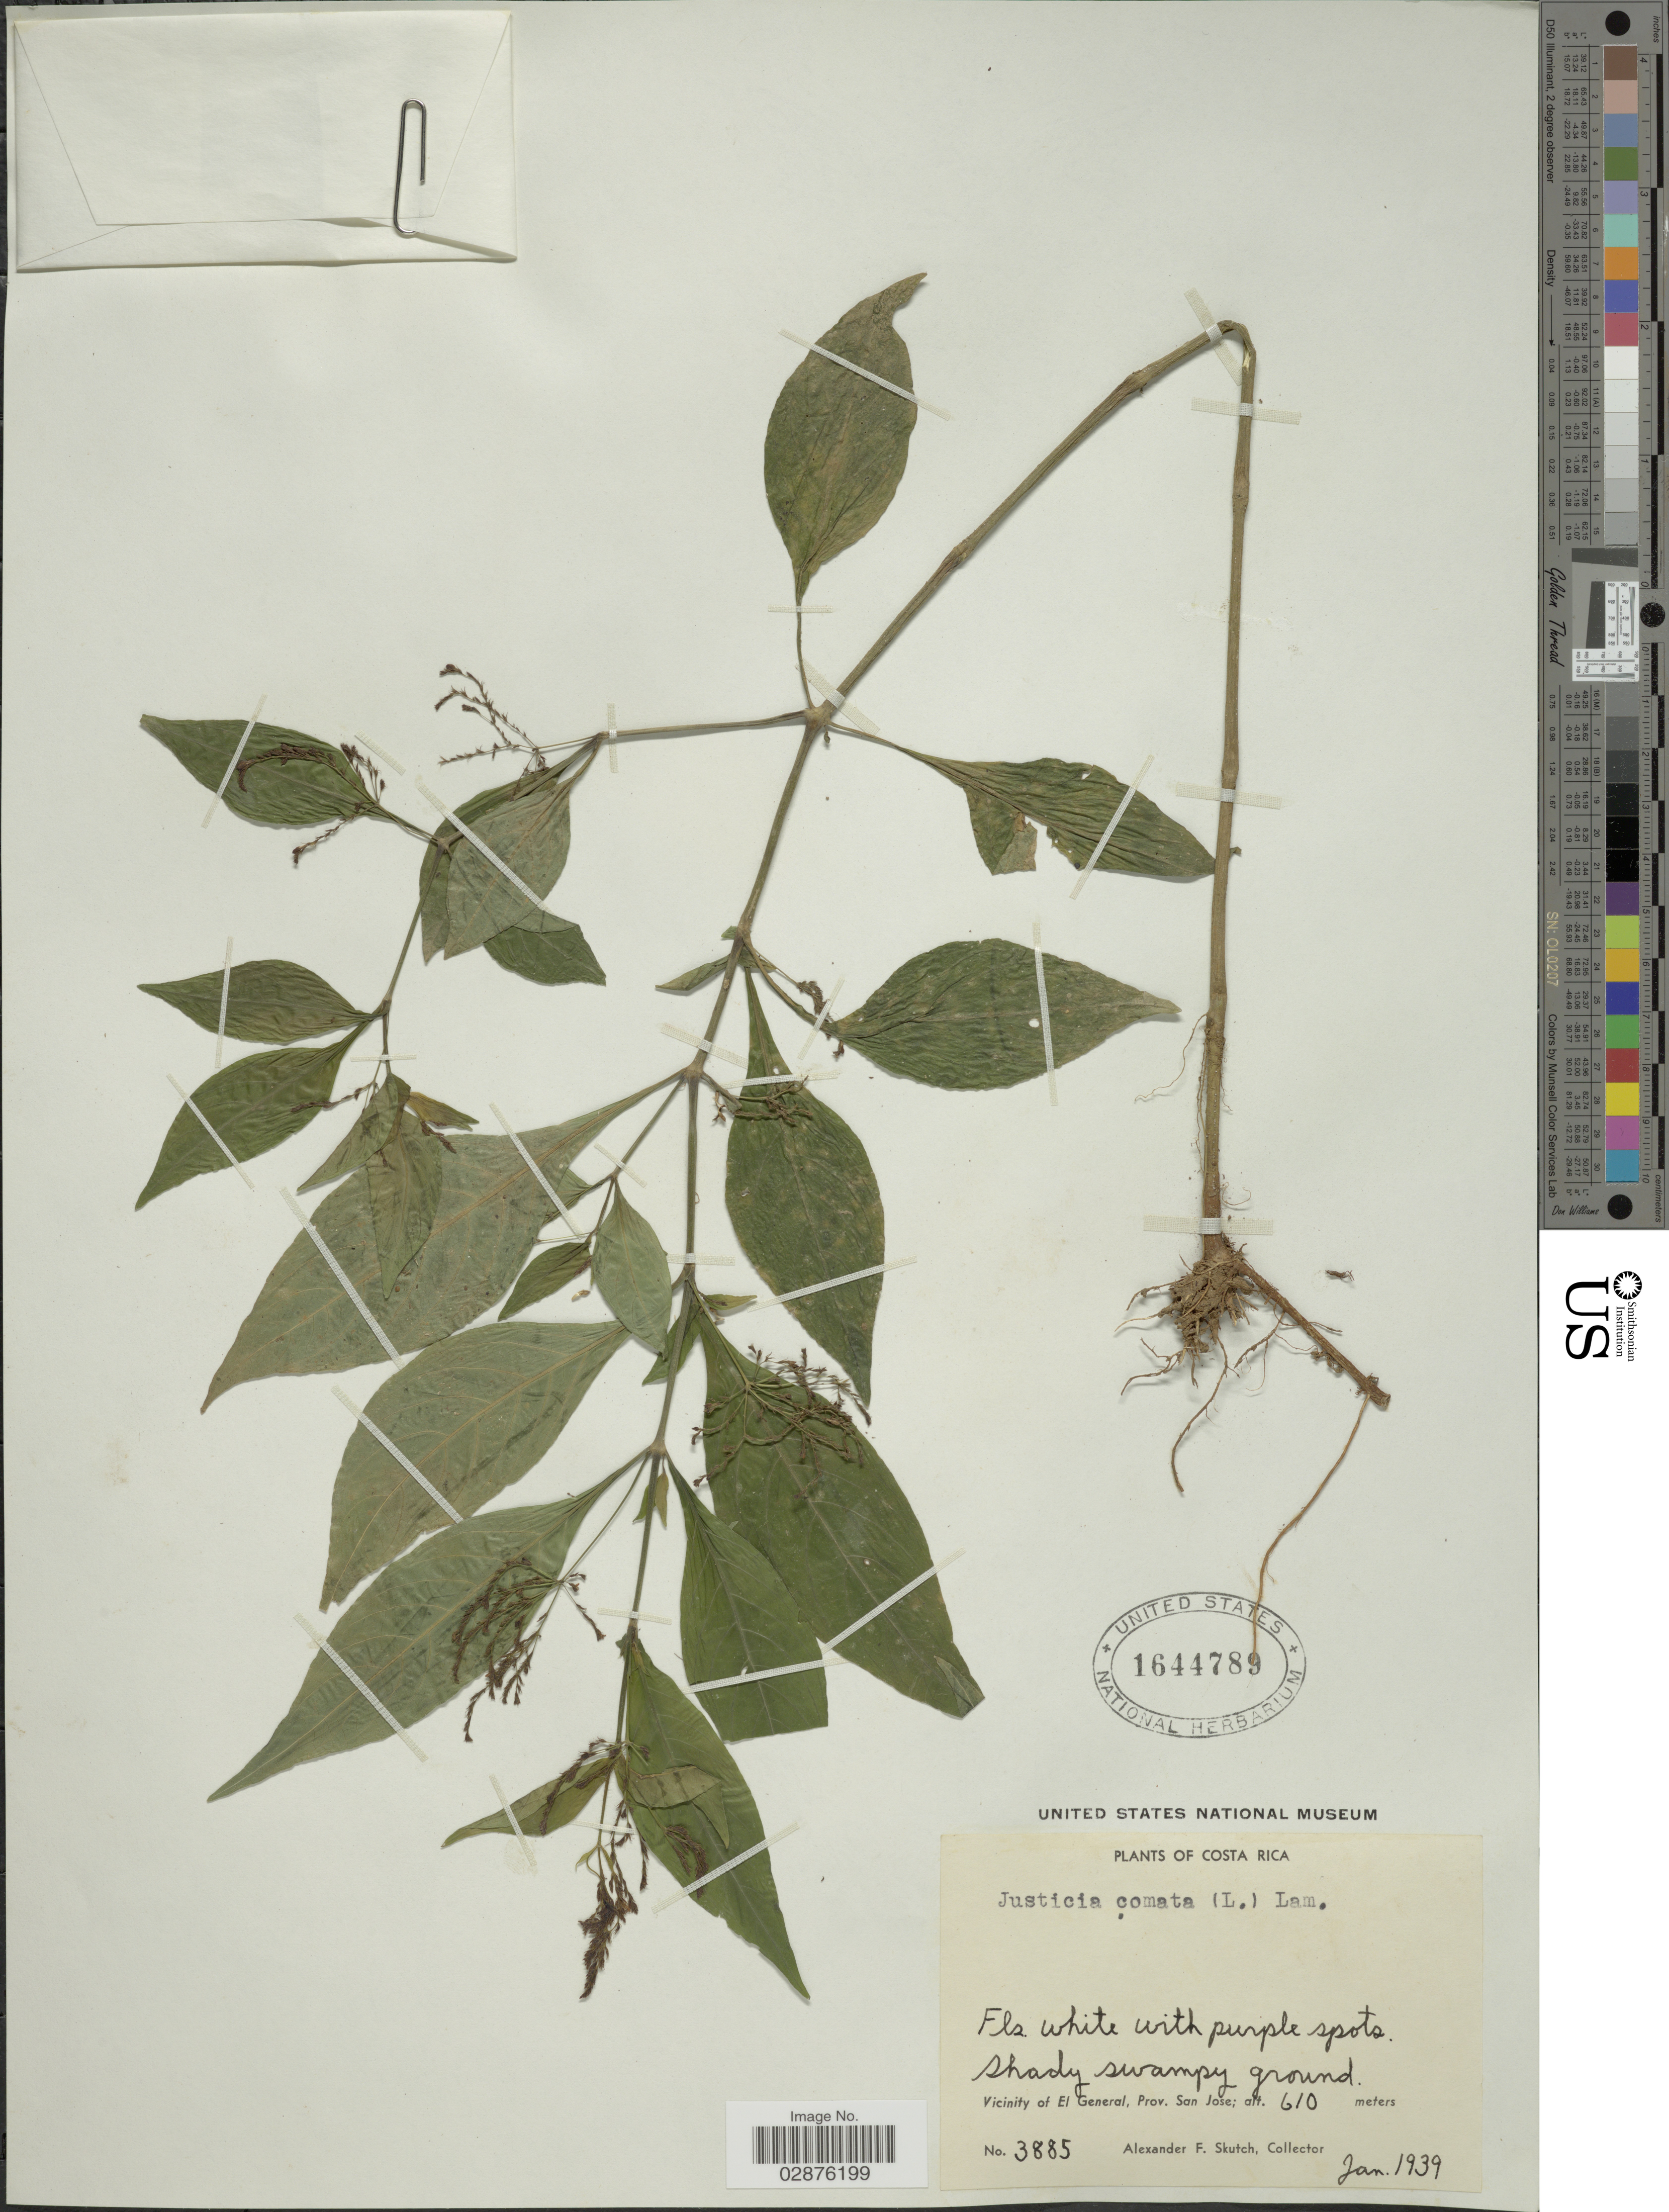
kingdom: Plantae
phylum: Tracheophyta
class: Magnoliopsida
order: Lamiales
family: Acanthaceae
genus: Justicia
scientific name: Justicia comata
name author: (L.) Lam.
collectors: A. F. Skutch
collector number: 3885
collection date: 1939-01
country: Costa Rica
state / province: San José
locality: Vicinity of El General.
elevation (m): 610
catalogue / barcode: US 1644789